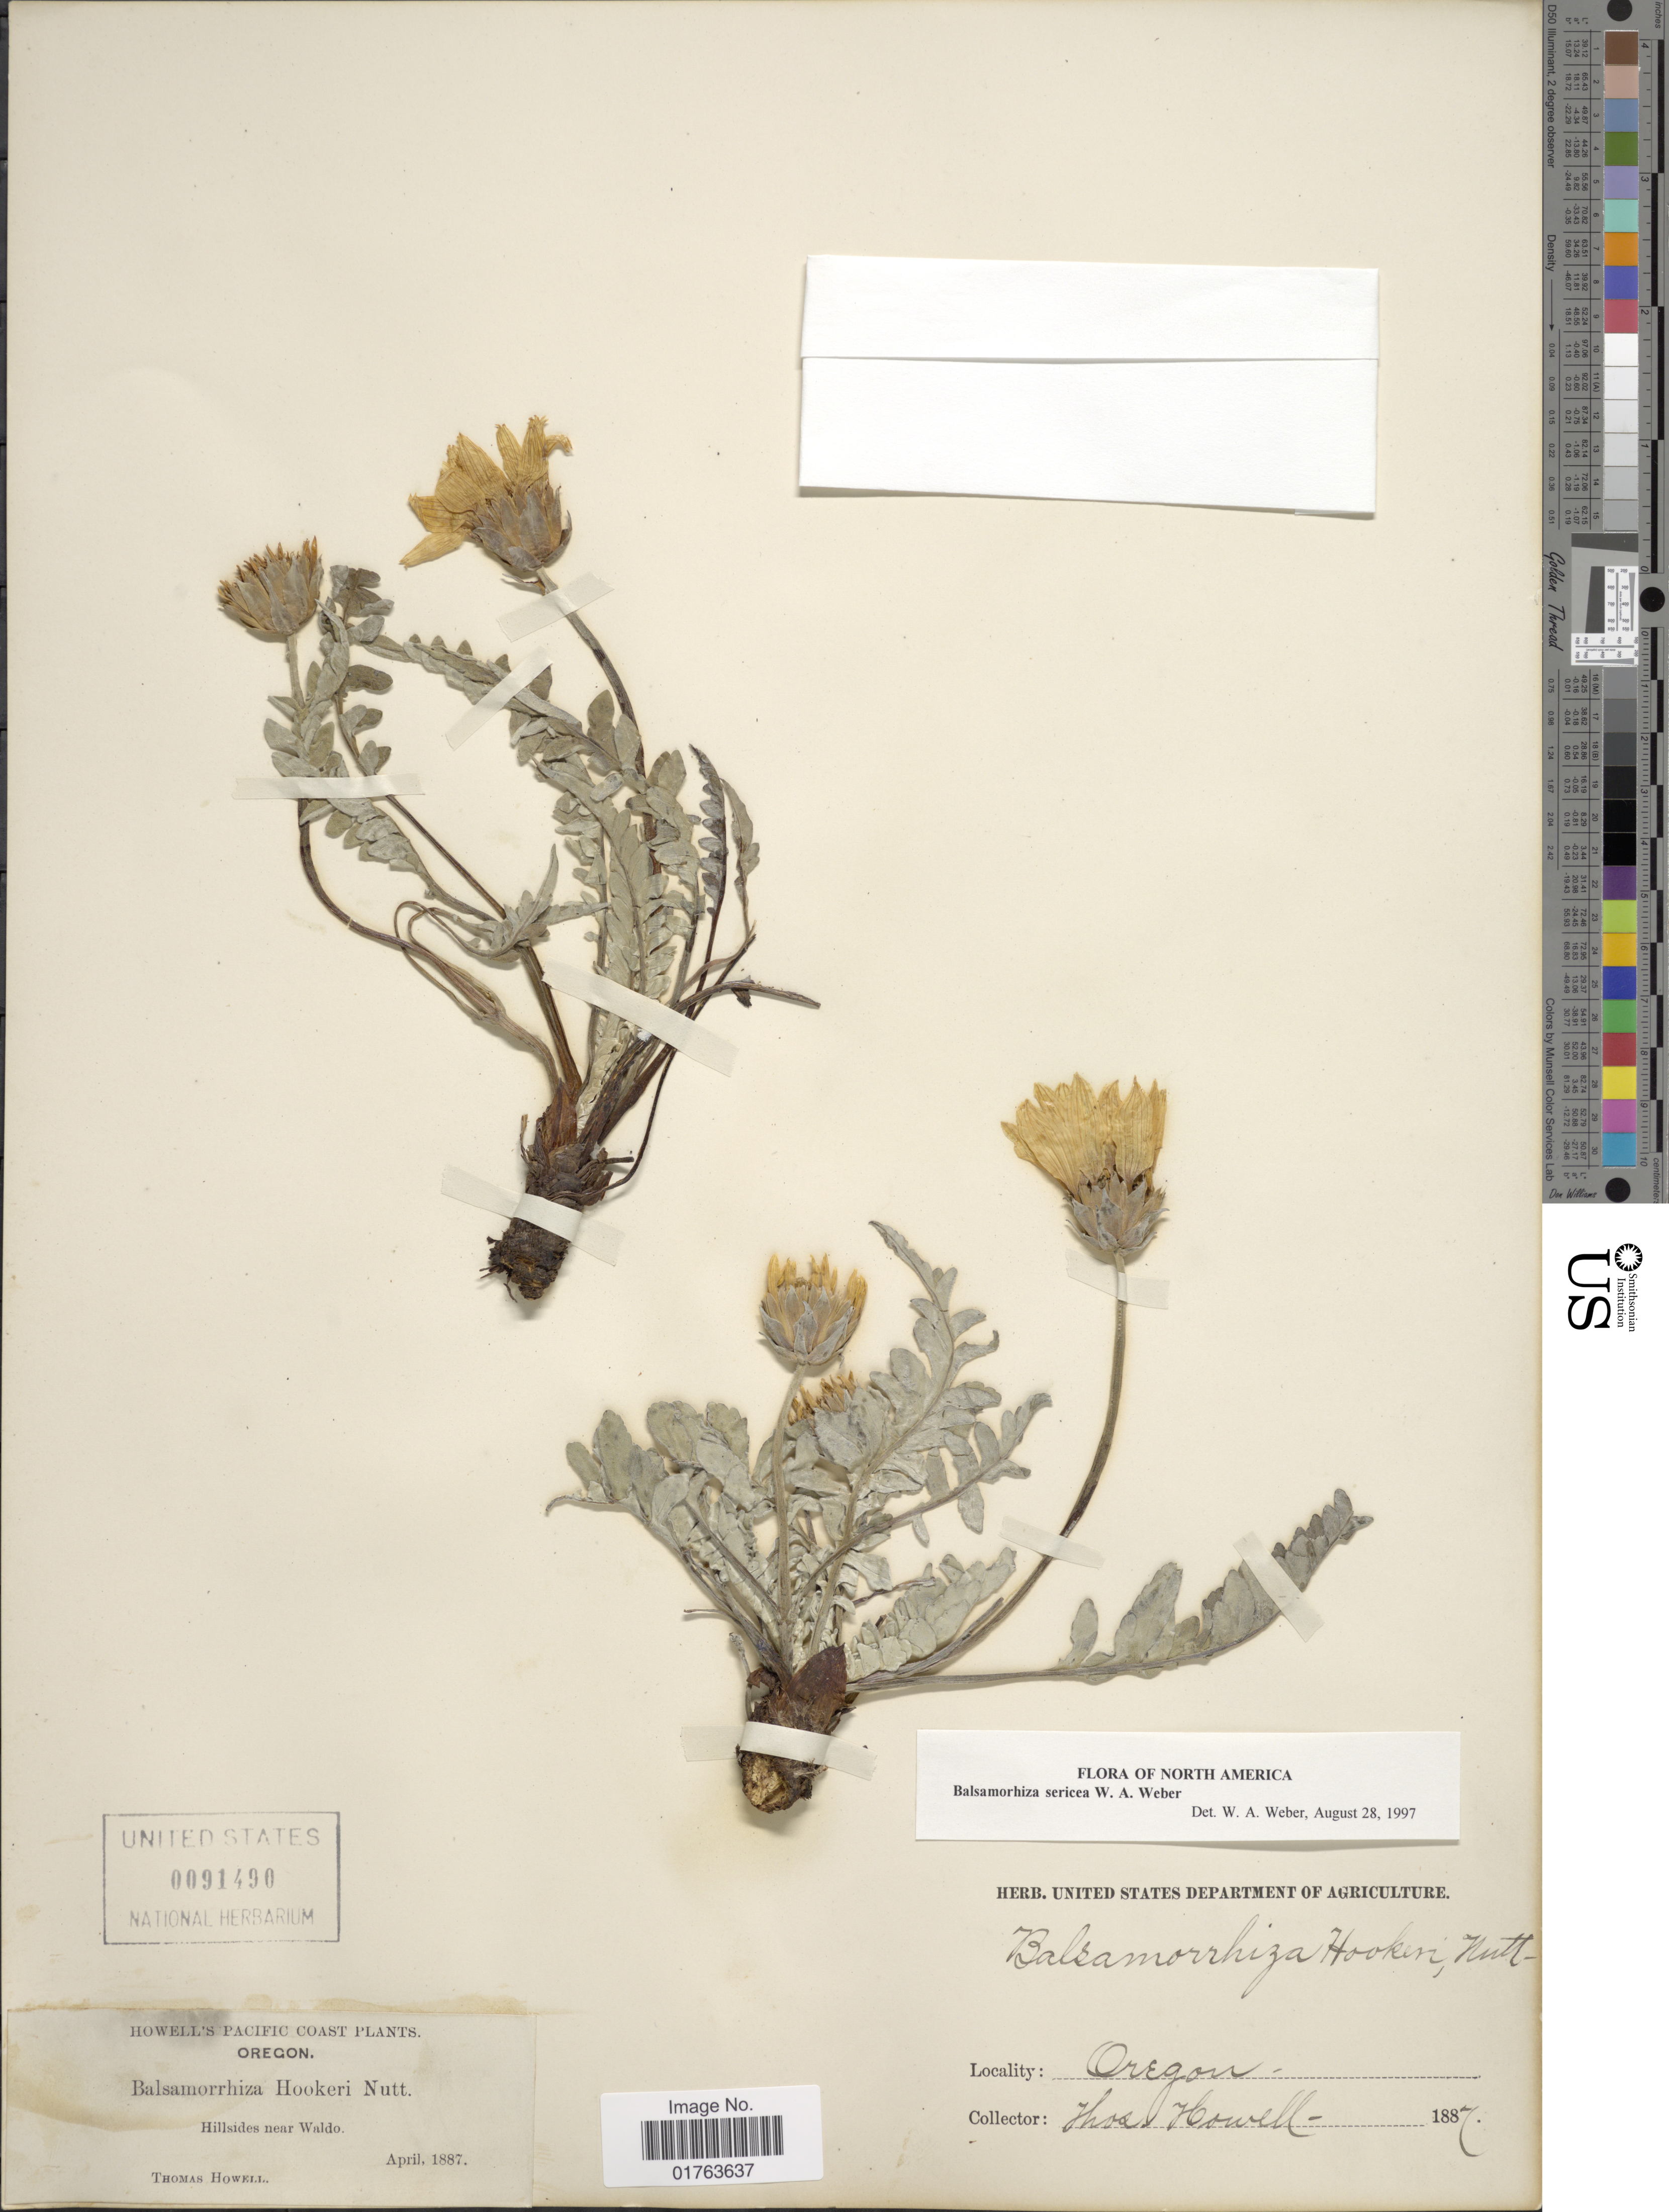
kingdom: Plantae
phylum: Tracheophyta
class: Magnoliopsida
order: Asterales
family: Asteraceae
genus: Balsamorhiza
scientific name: Balsamorhiza sericea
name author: W.A. Weber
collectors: T. Howell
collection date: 1887-04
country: United States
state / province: Oregon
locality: Howell's Pacific Coast, Hillsides near Waldo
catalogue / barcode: US 91490